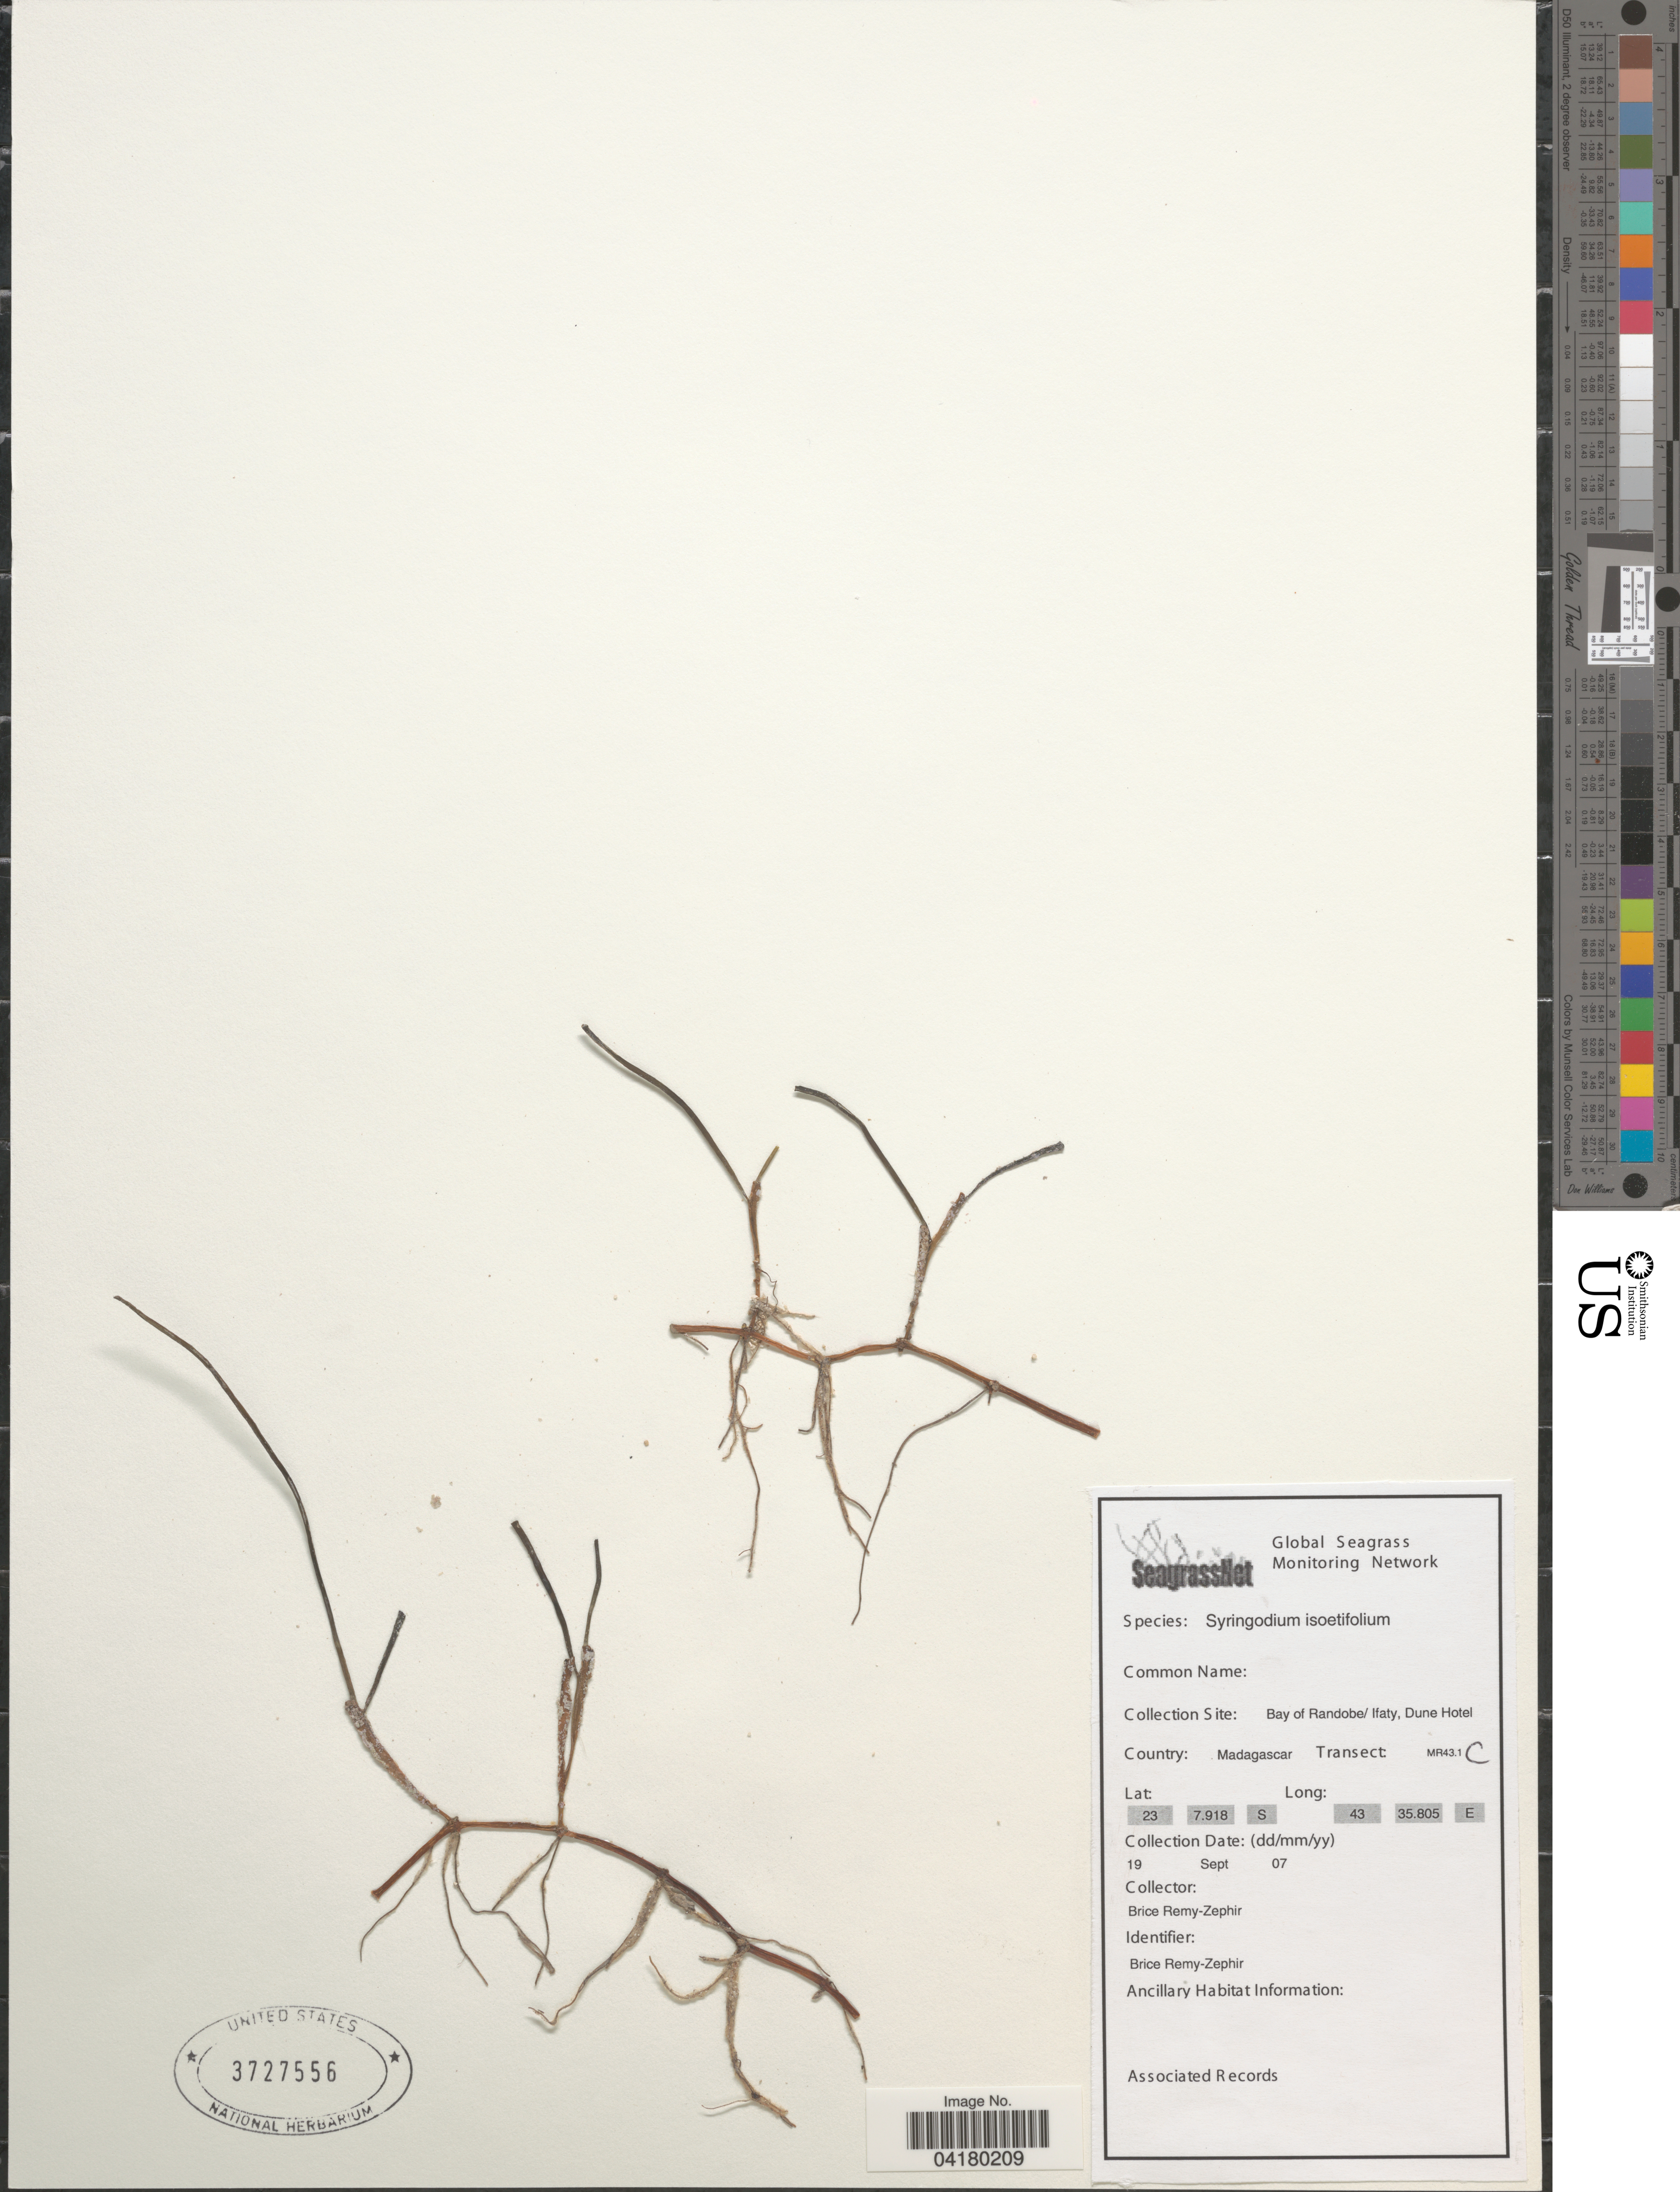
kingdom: Plantae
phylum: Tracheophyta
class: Liliopsida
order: Alismatales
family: Cymodoceaceae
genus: Syringodium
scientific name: Syringodium isoetifolium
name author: (Asch.) Dandy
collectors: B. Remy-Zephir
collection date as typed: Transcribed d/m/y: 19/9/7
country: Madagascar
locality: Bay of Randobe/ Ifaty, Dune Hotel. Transect: MR43.1 C.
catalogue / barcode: US 3727556